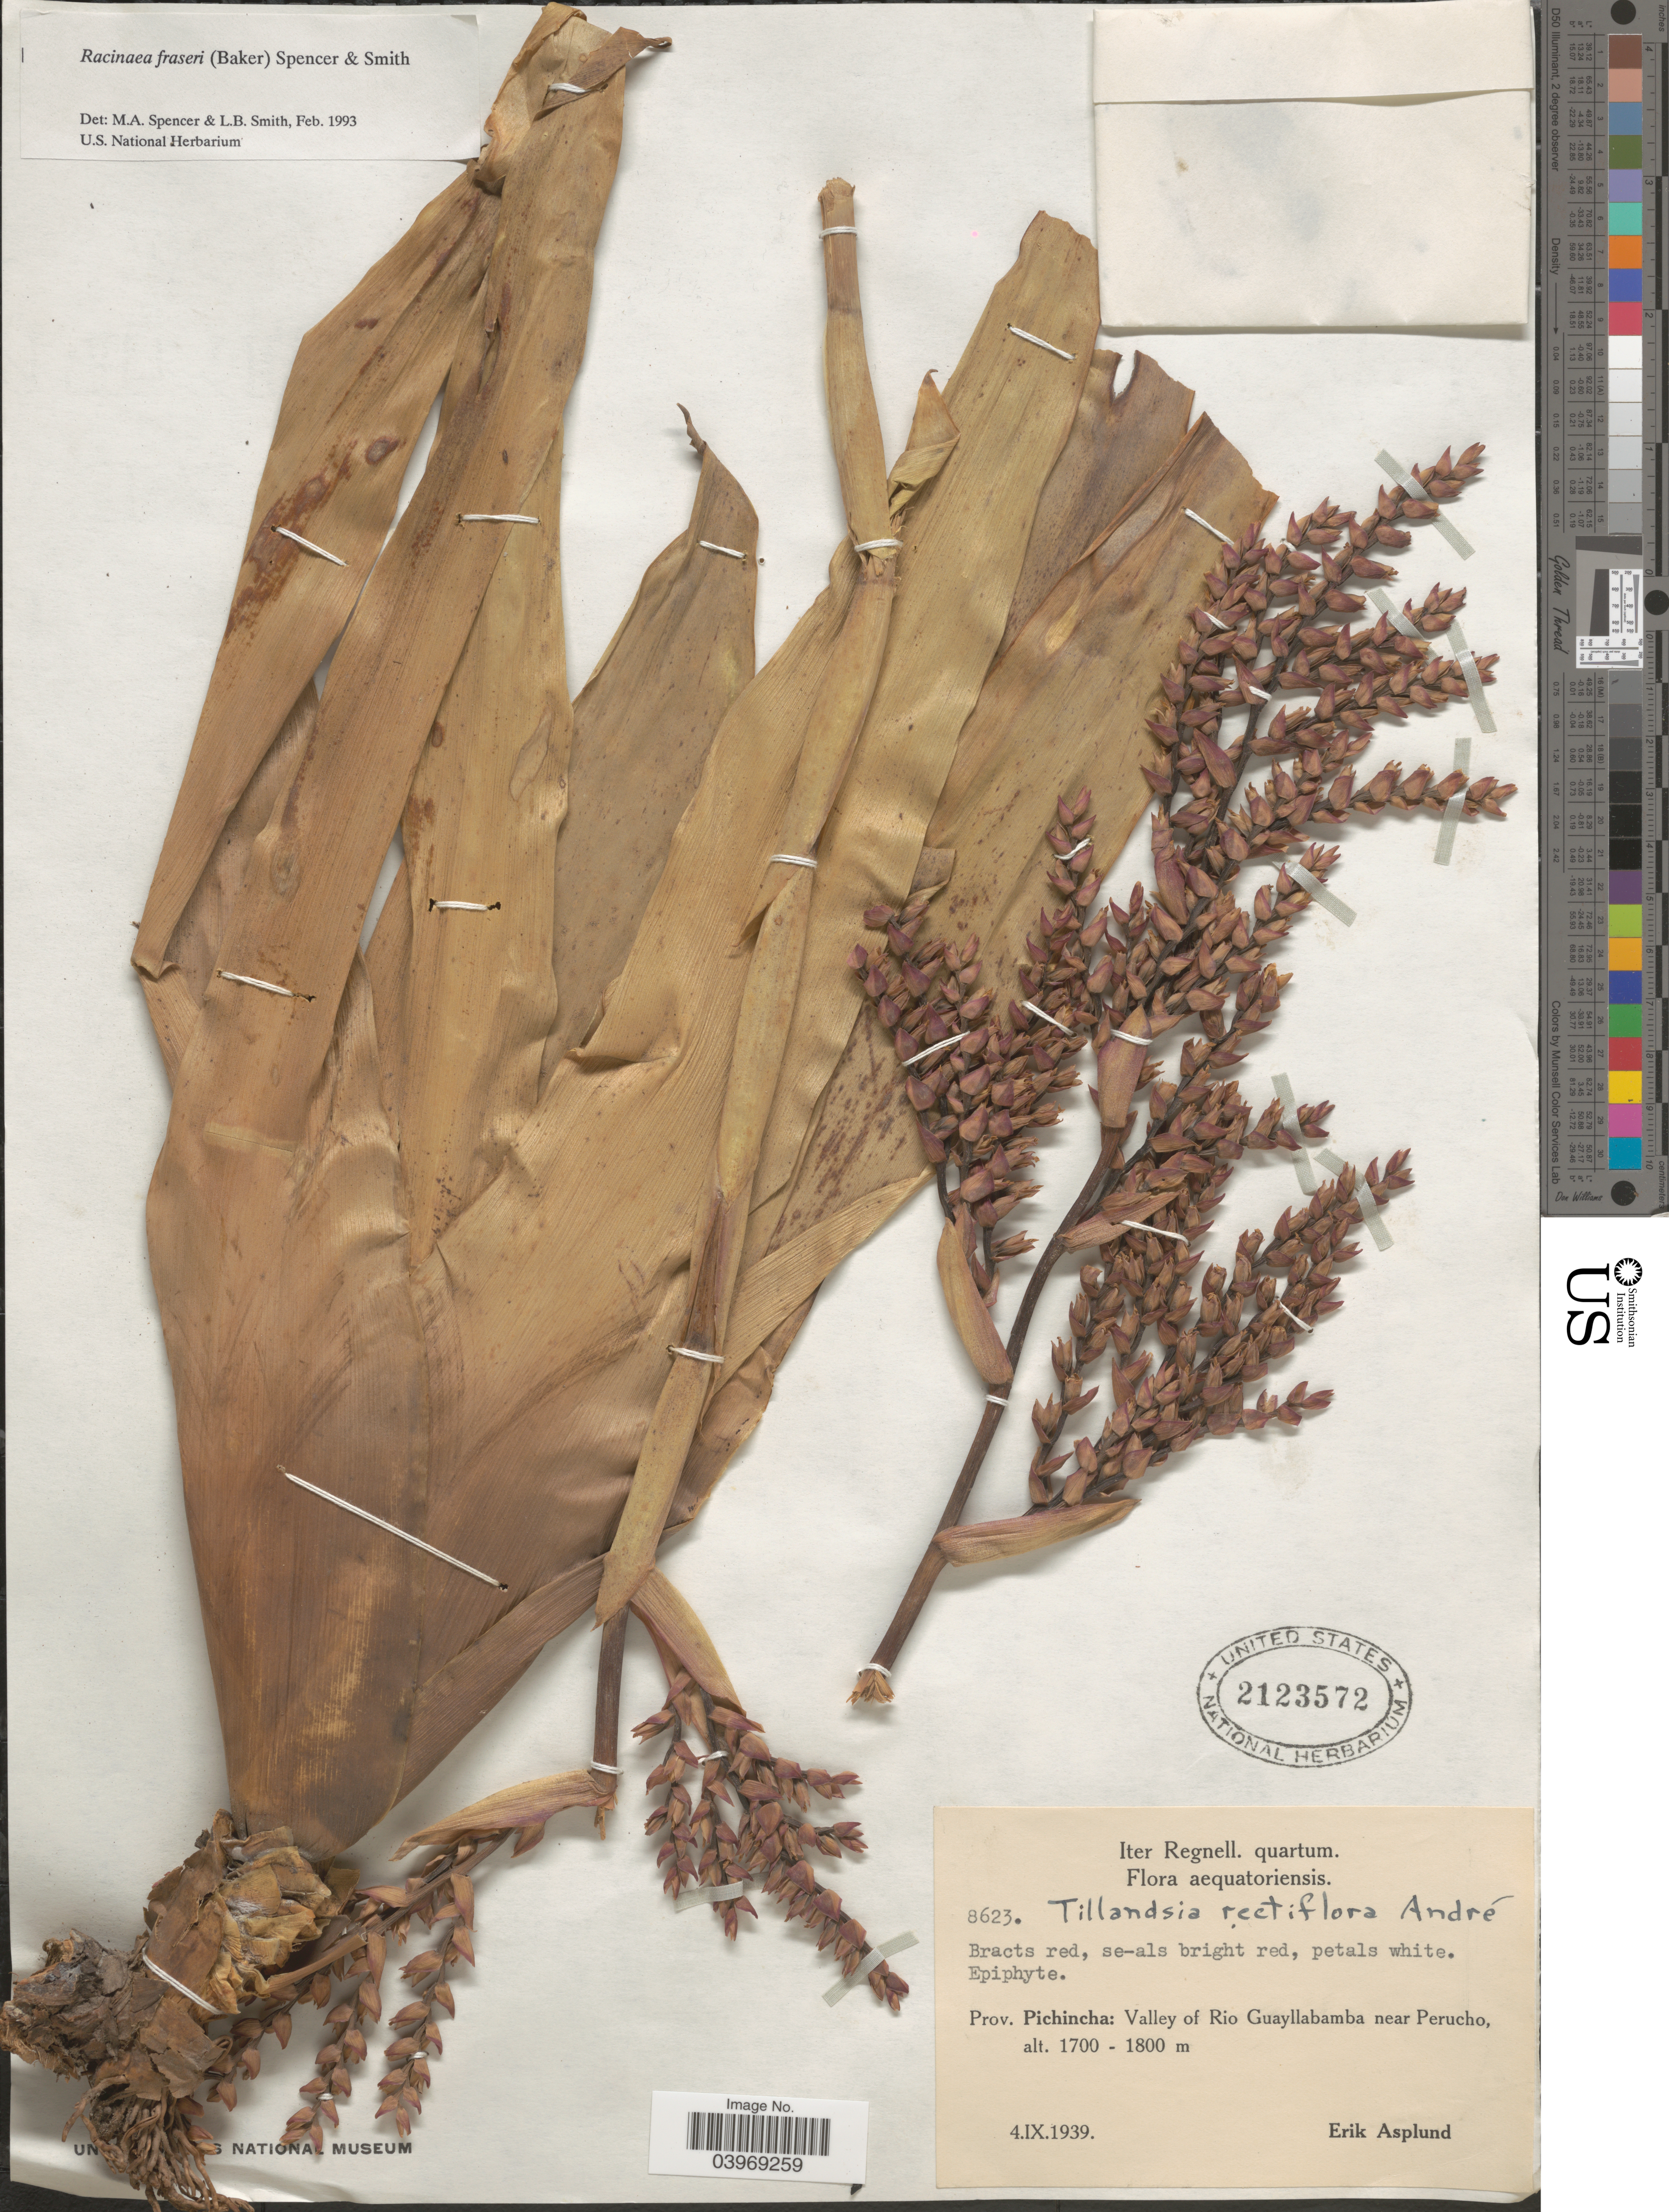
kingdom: Plantae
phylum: Tracheophyta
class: Liliopsida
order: Poales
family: Bromeliaceae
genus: Racinaea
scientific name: Racinaea fraseri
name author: (Baker) M.A. Spencer & L.B. Sm.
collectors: E. Asplund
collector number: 8623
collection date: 1939-09-04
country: Ecuador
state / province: Pichincha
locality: Valley of Rio Guayllabamba near Perucho.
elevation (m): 1700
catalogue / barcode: US 2123572